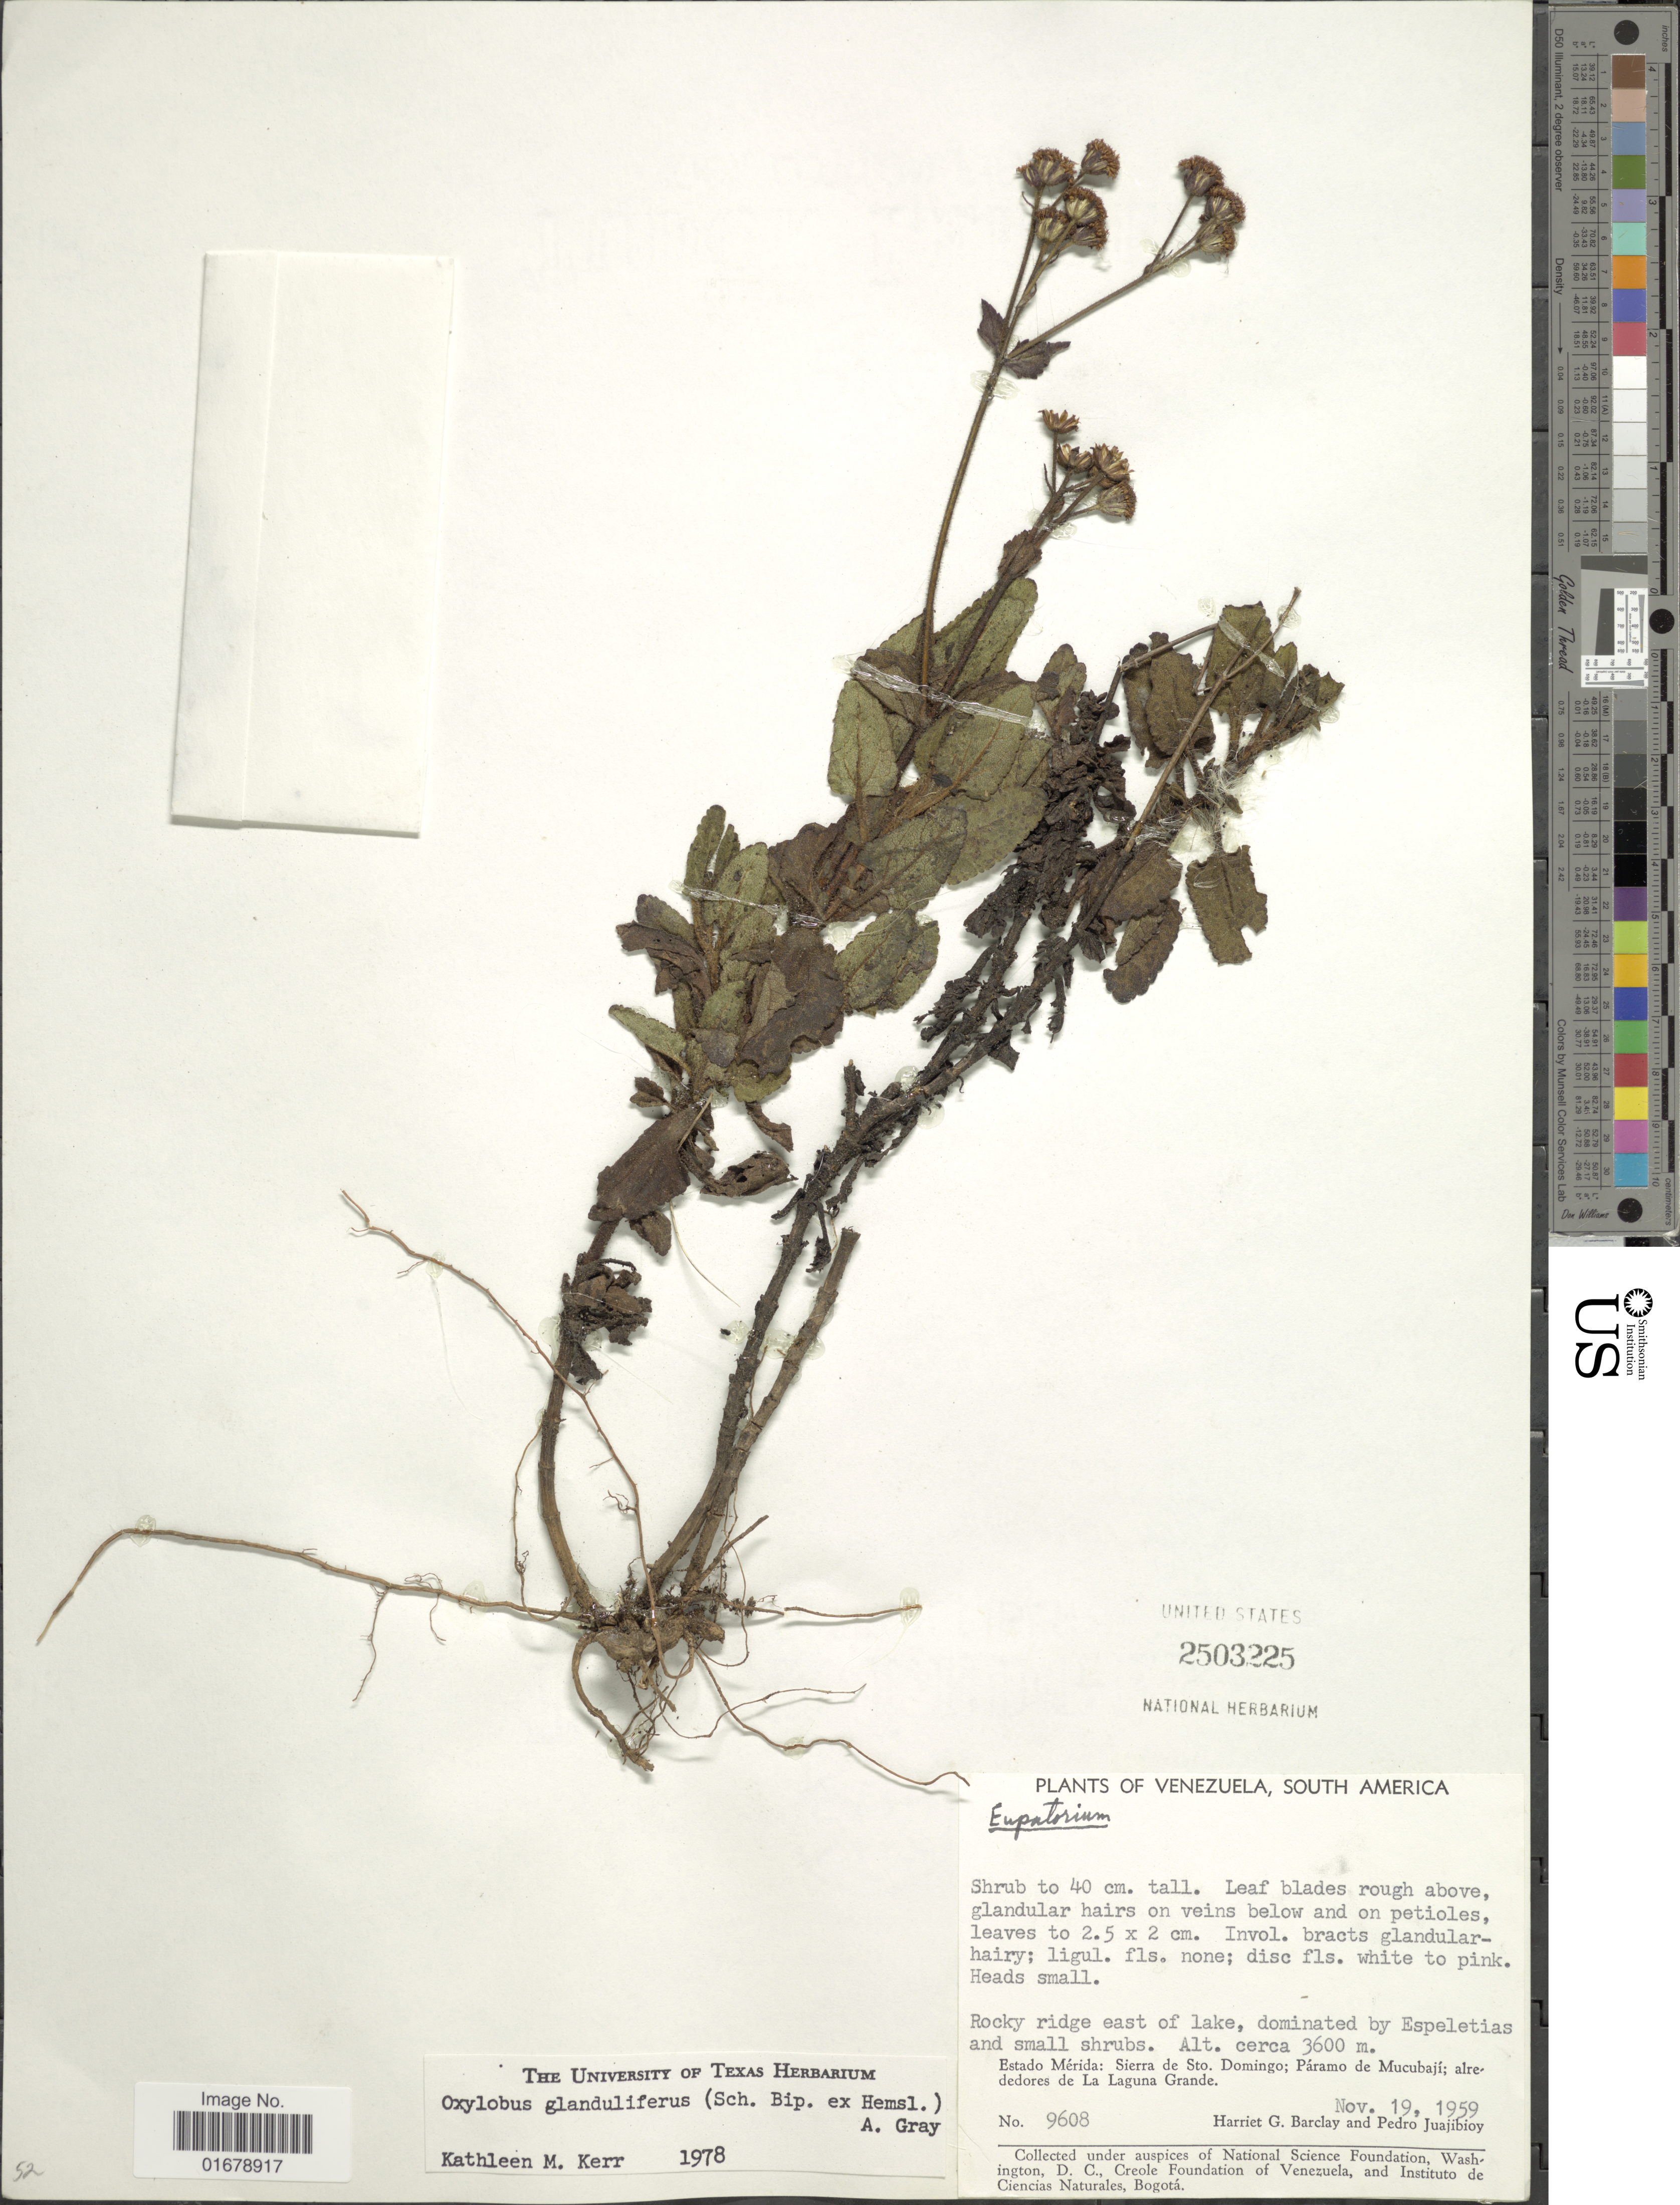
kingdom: Plantae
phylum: Tracheophyta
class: Magnoliopsida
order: Asterales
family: Asteraceae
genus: Oxylobus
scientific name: Oxylobus glanduliferus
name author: (Sch. Bip.) A. Gray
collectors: H. G. Barclay & P. Juajibioy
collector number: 9608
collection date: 1959-11-19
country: Venezuela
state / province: Mérida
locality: Venezuela, South America. Rocky ridge east of lake, Estado Merida: Sierra de Sto. Domingo; Paramo de Mucubaji; alrededores de La Laguna Grande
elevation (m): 3600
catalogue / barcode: US 2503225